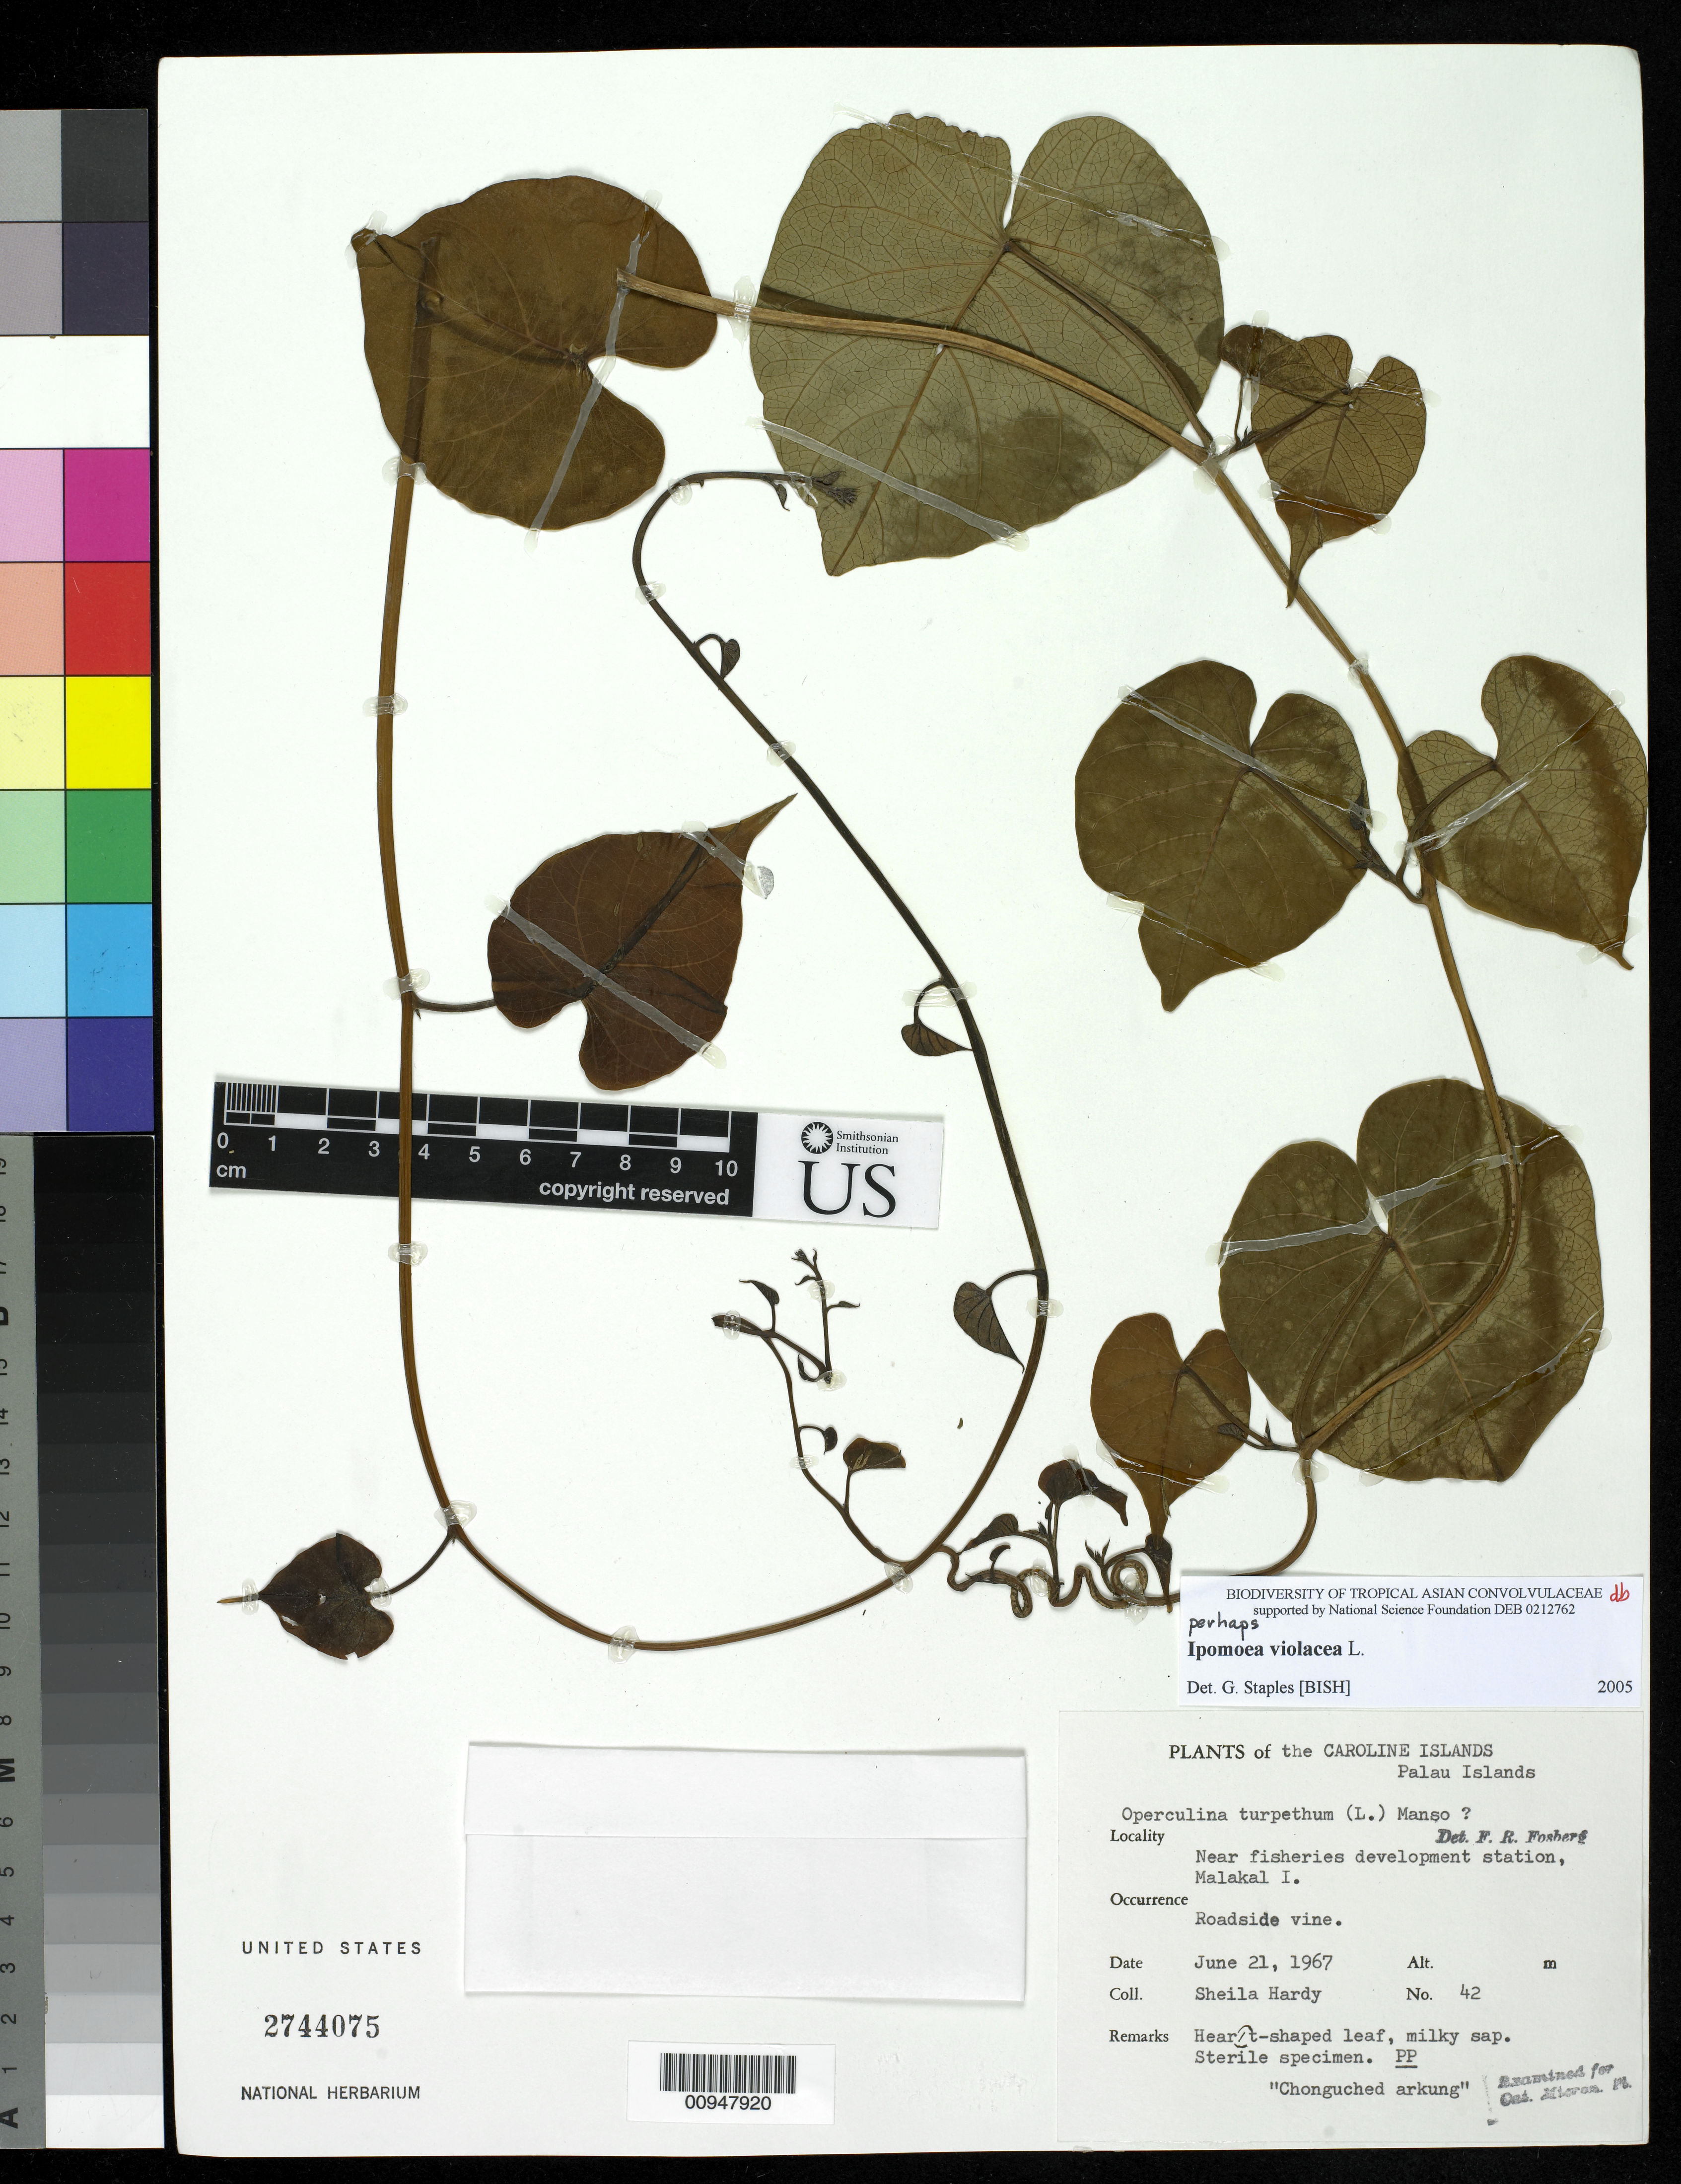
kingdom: Plantae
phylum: Tracheophyta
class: Magnoliopsida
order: Solanales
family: Convolvulaceae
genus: Ipomoea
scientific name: Ipomoea violacea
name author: L.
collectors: S. Hardy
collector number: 42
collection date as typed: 21 Jun 1967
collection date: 1967-06-21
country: Palau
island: Ngemelachel (Malakal)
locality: Near fisheries development station, roadside vine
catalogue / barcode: US 2744075